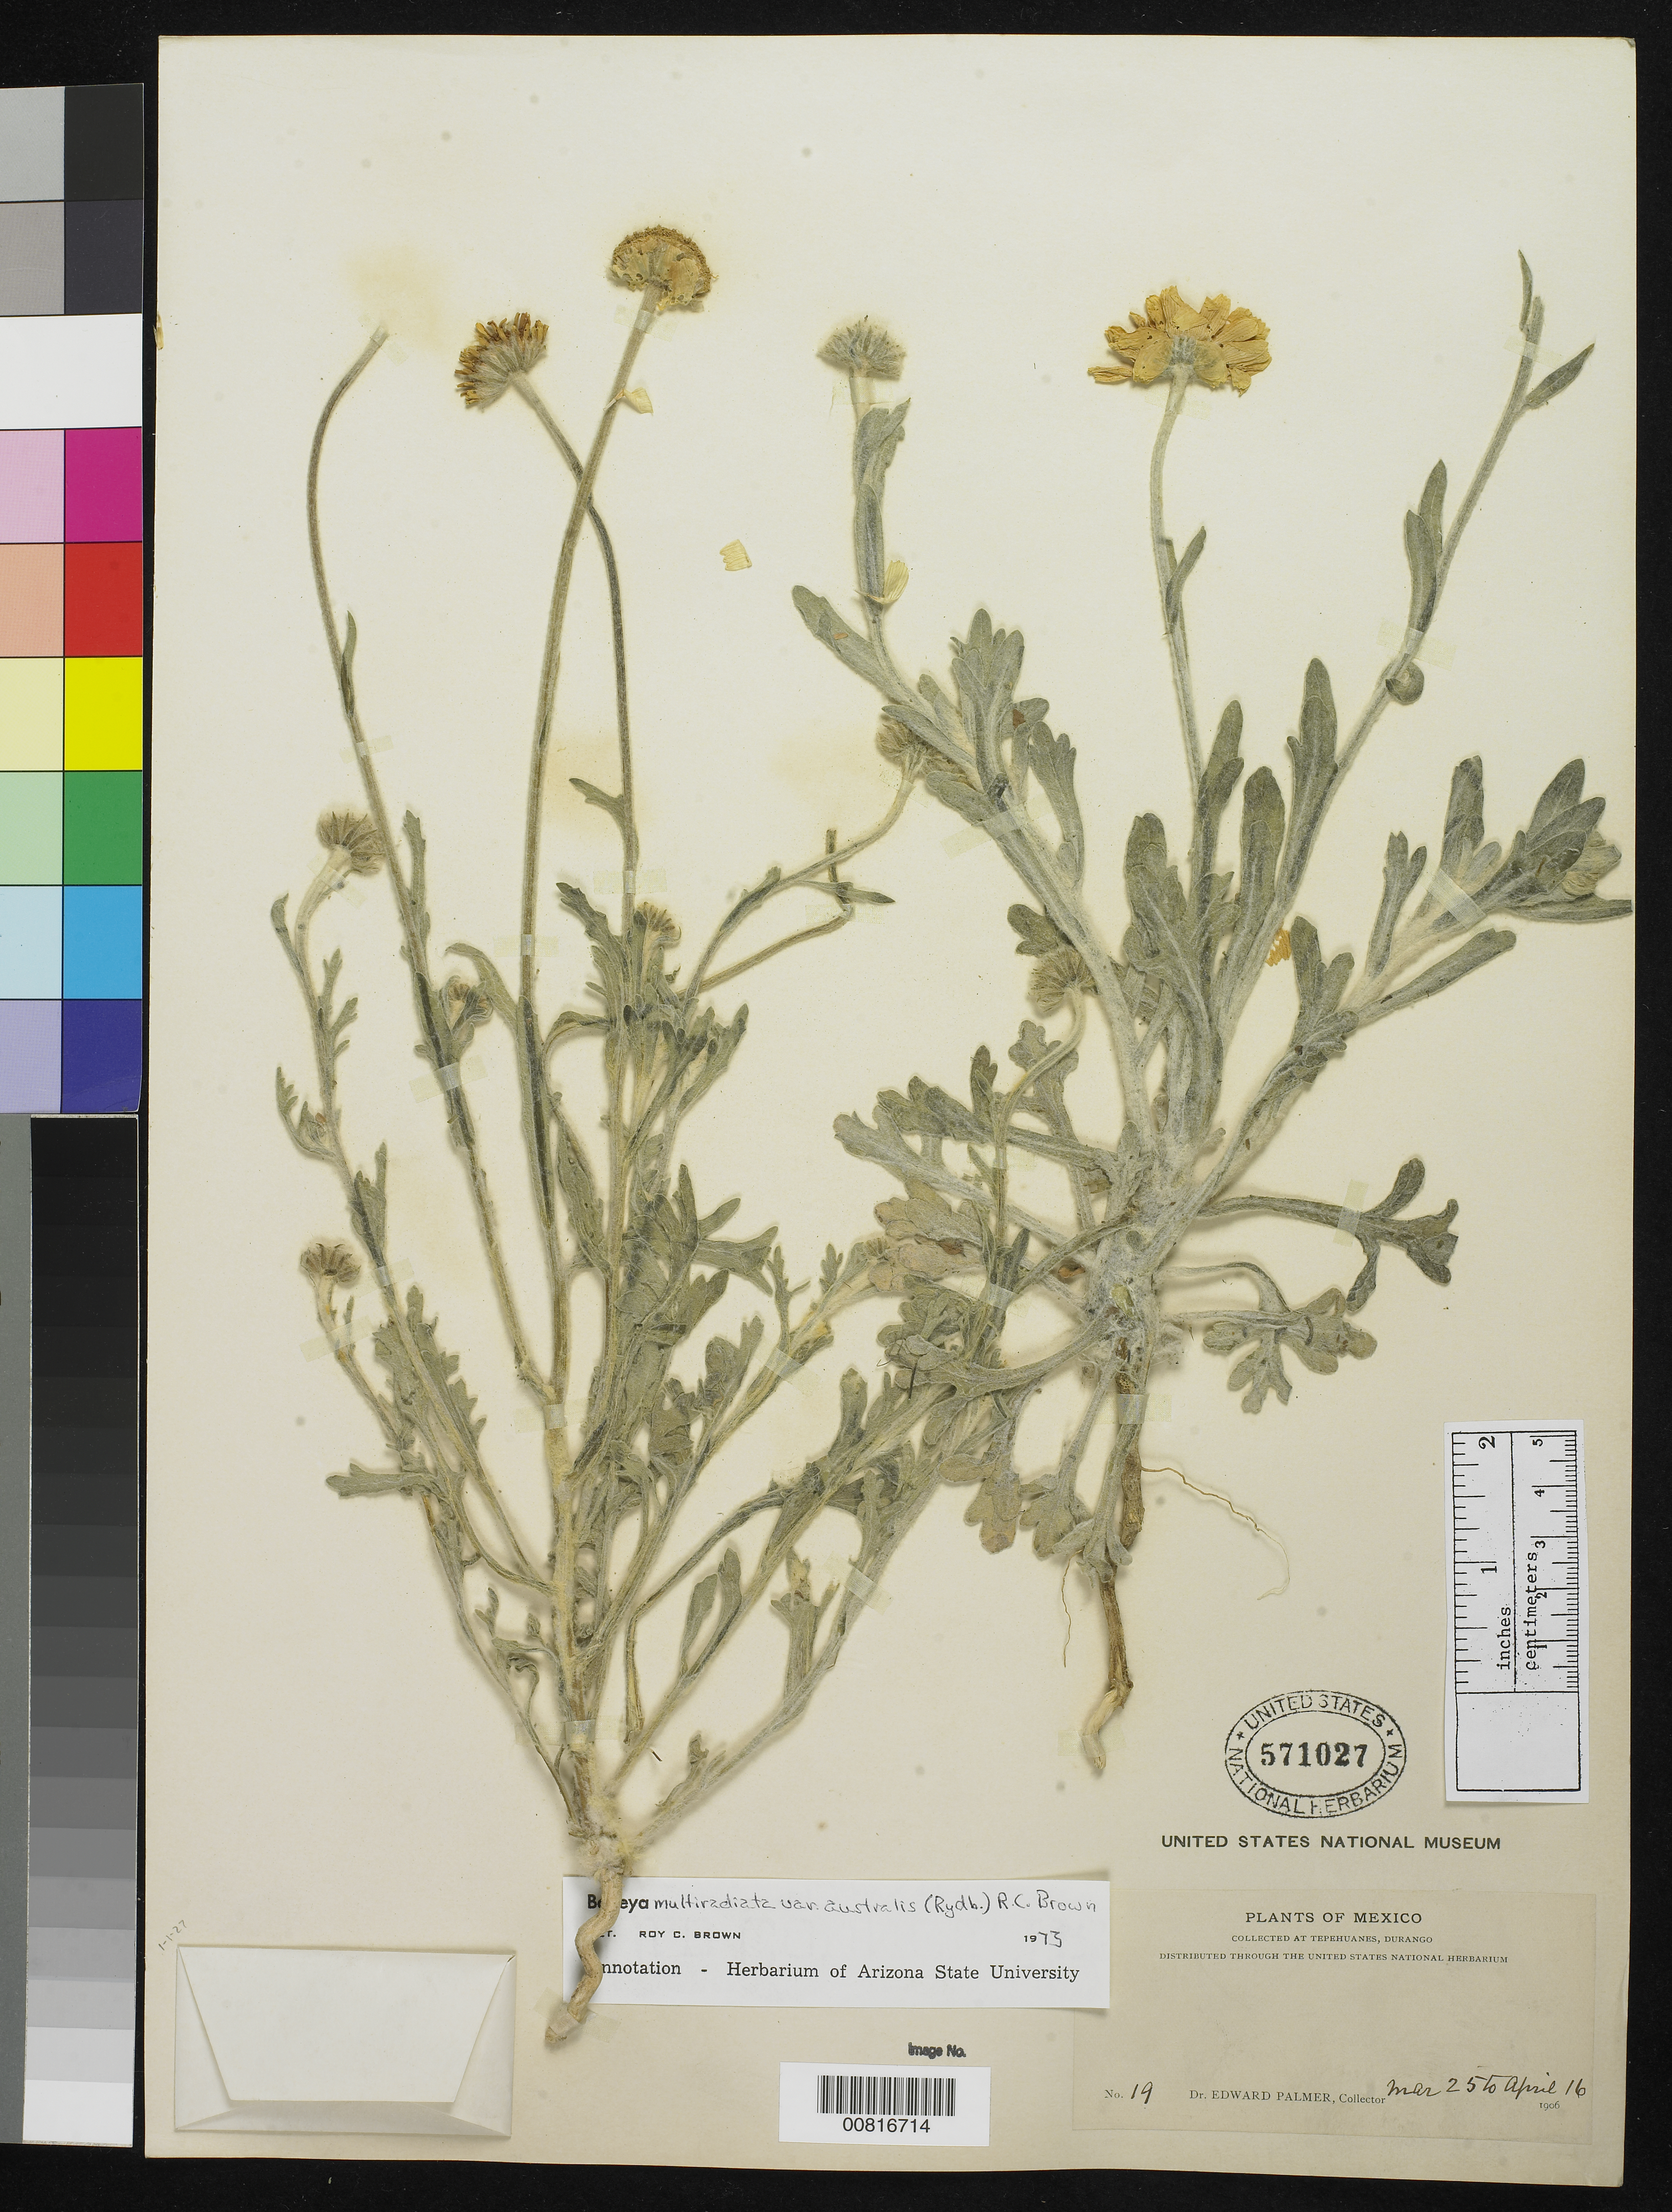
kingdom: Plantae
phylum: Tracheophyta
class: Magnoliopsida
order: Asterales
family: Asteraceae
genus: Baileya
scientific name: Baileya australis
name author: Rydb.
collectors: E. Palmer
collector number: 19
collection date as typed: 25 Mar 1906 to 16 Apr 1906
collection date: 1906-03-25/1906-04-16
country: Mexico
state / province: Durango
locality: Tepehuanes, Durango.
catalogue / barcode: US 571027